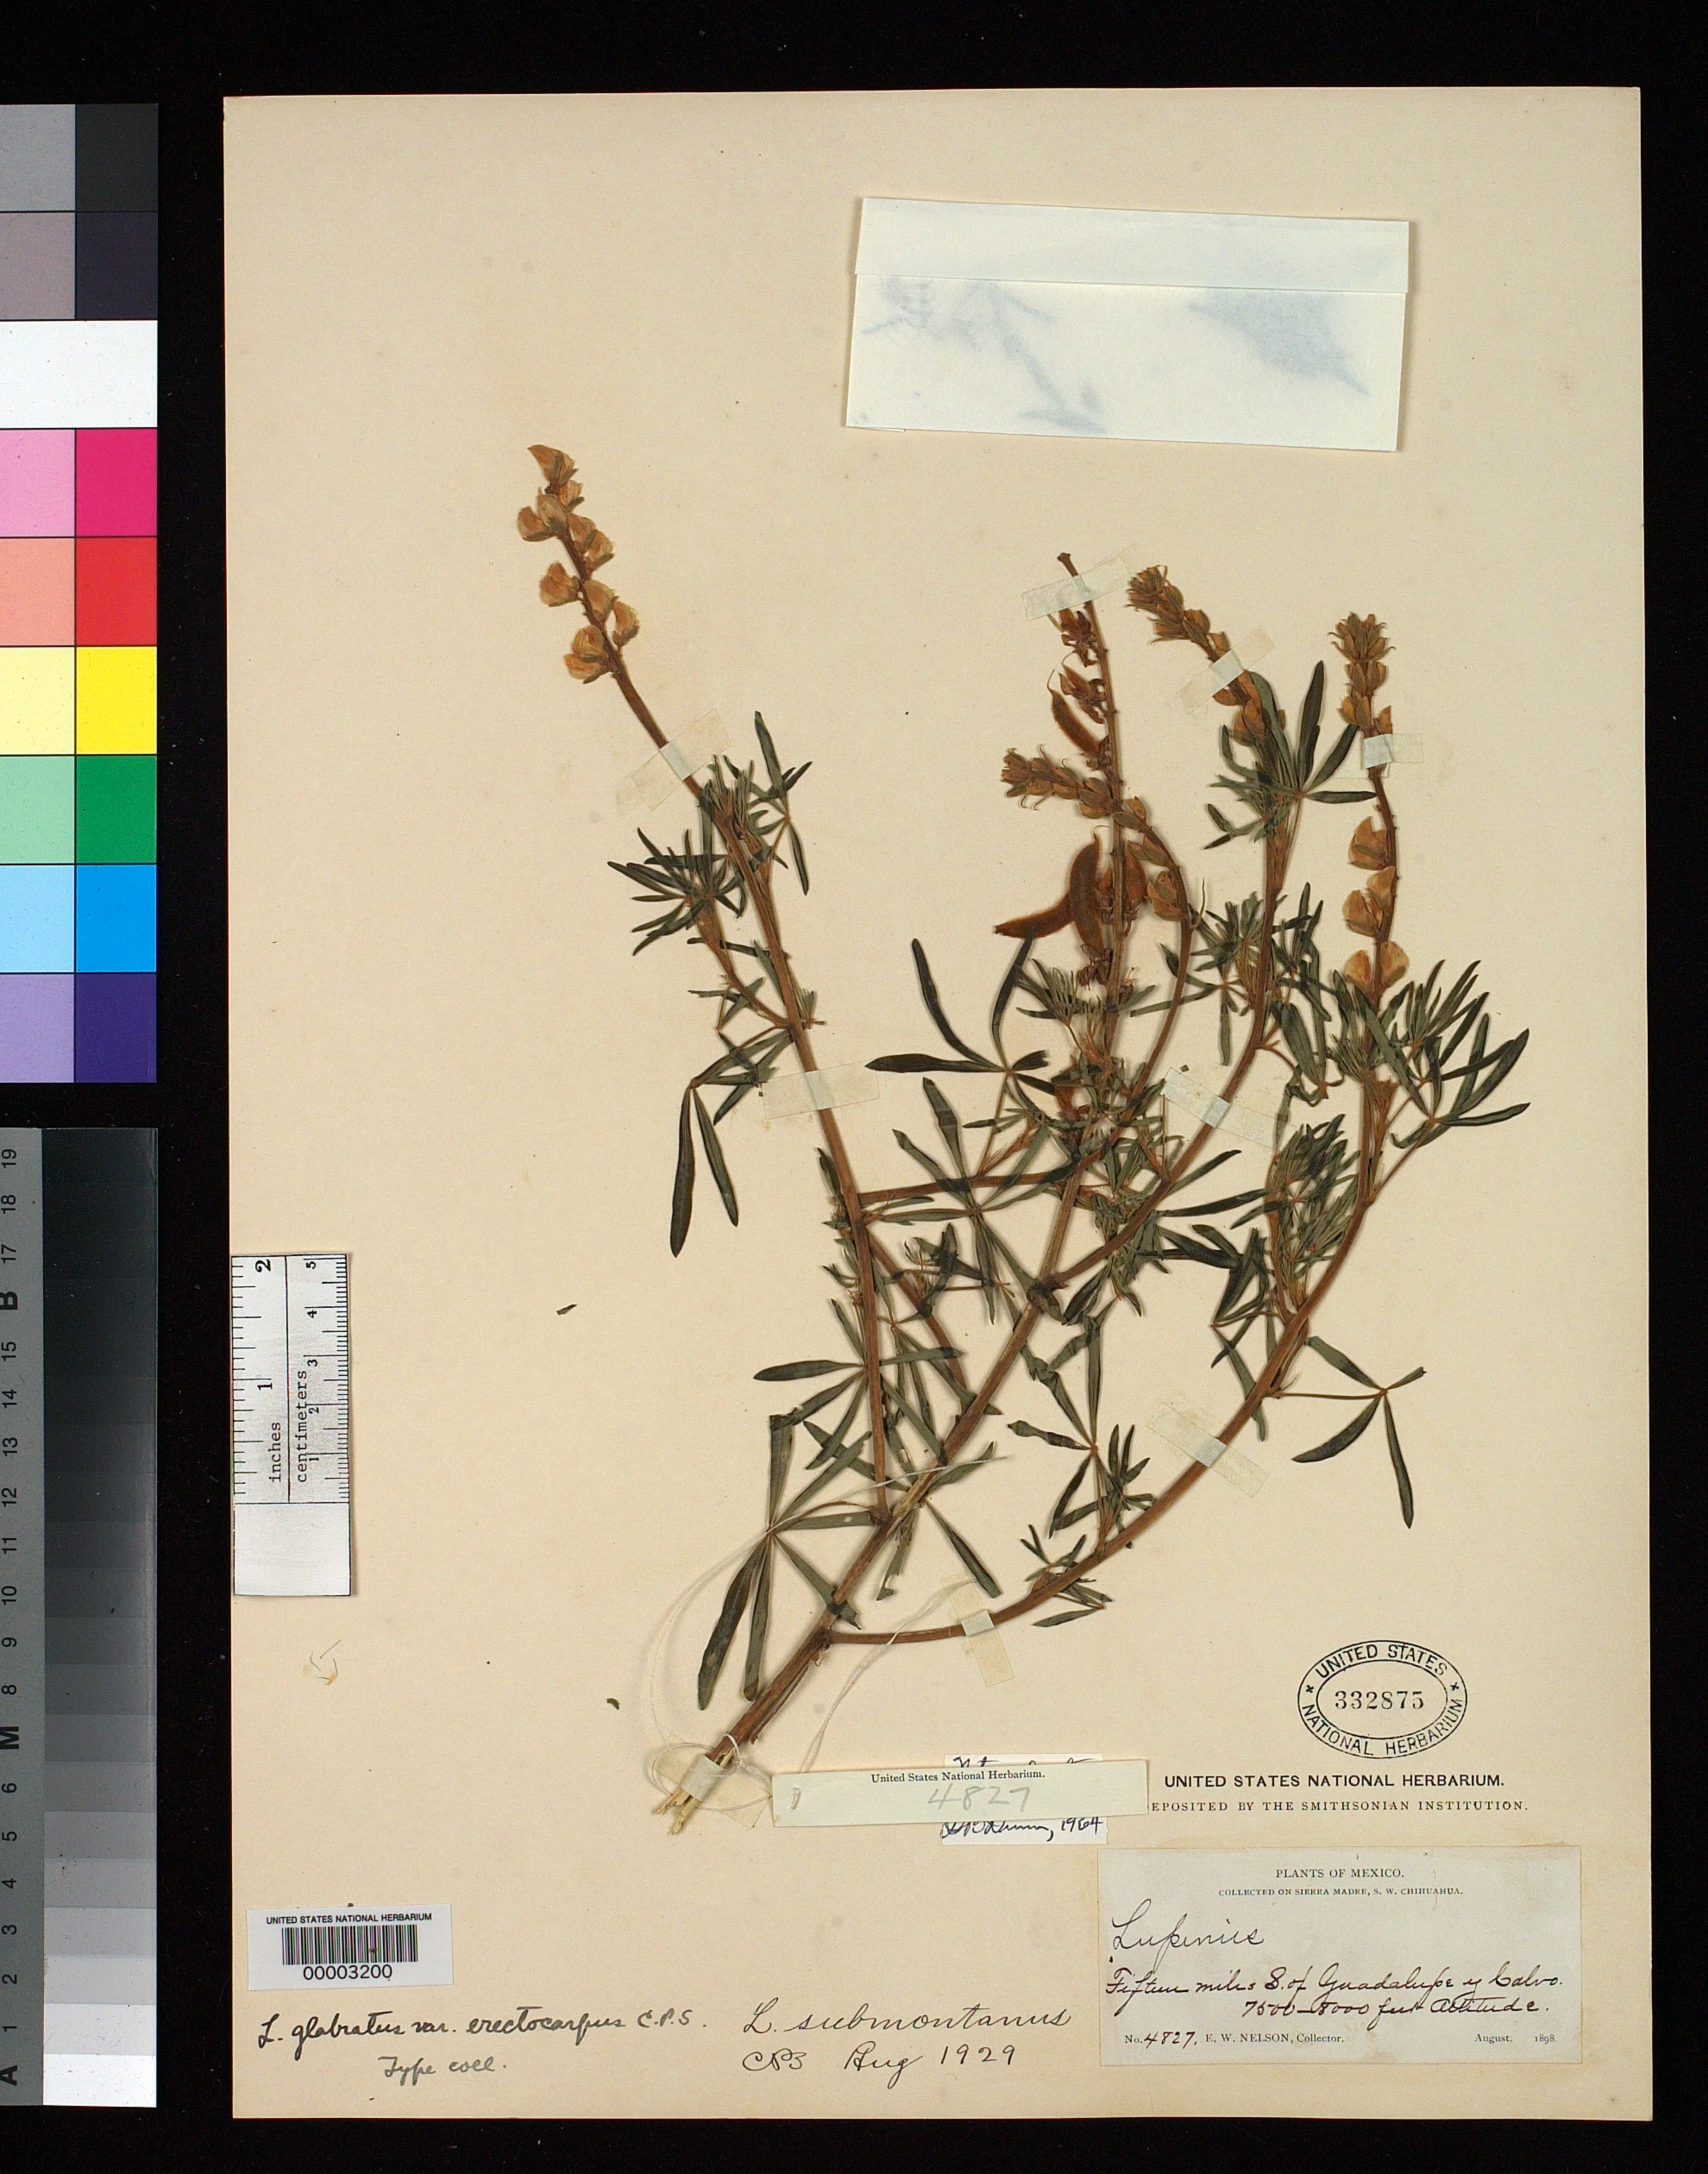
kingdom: Plantae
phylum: Tracheophyta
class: Magnoliopsida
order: Fabales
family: Fabaceae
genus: Lupinus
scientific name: Lupinus glabratus var. erectocarpus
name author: C.P. Sm.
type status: Isotype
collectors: E. W. Nelson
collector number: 4827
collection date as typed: Aug 1898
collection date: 1898-08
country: Mexico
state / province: Chihuahua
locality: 15 miles S of Guadalupe y Calvo.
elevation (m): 2286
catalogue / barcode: US 332875